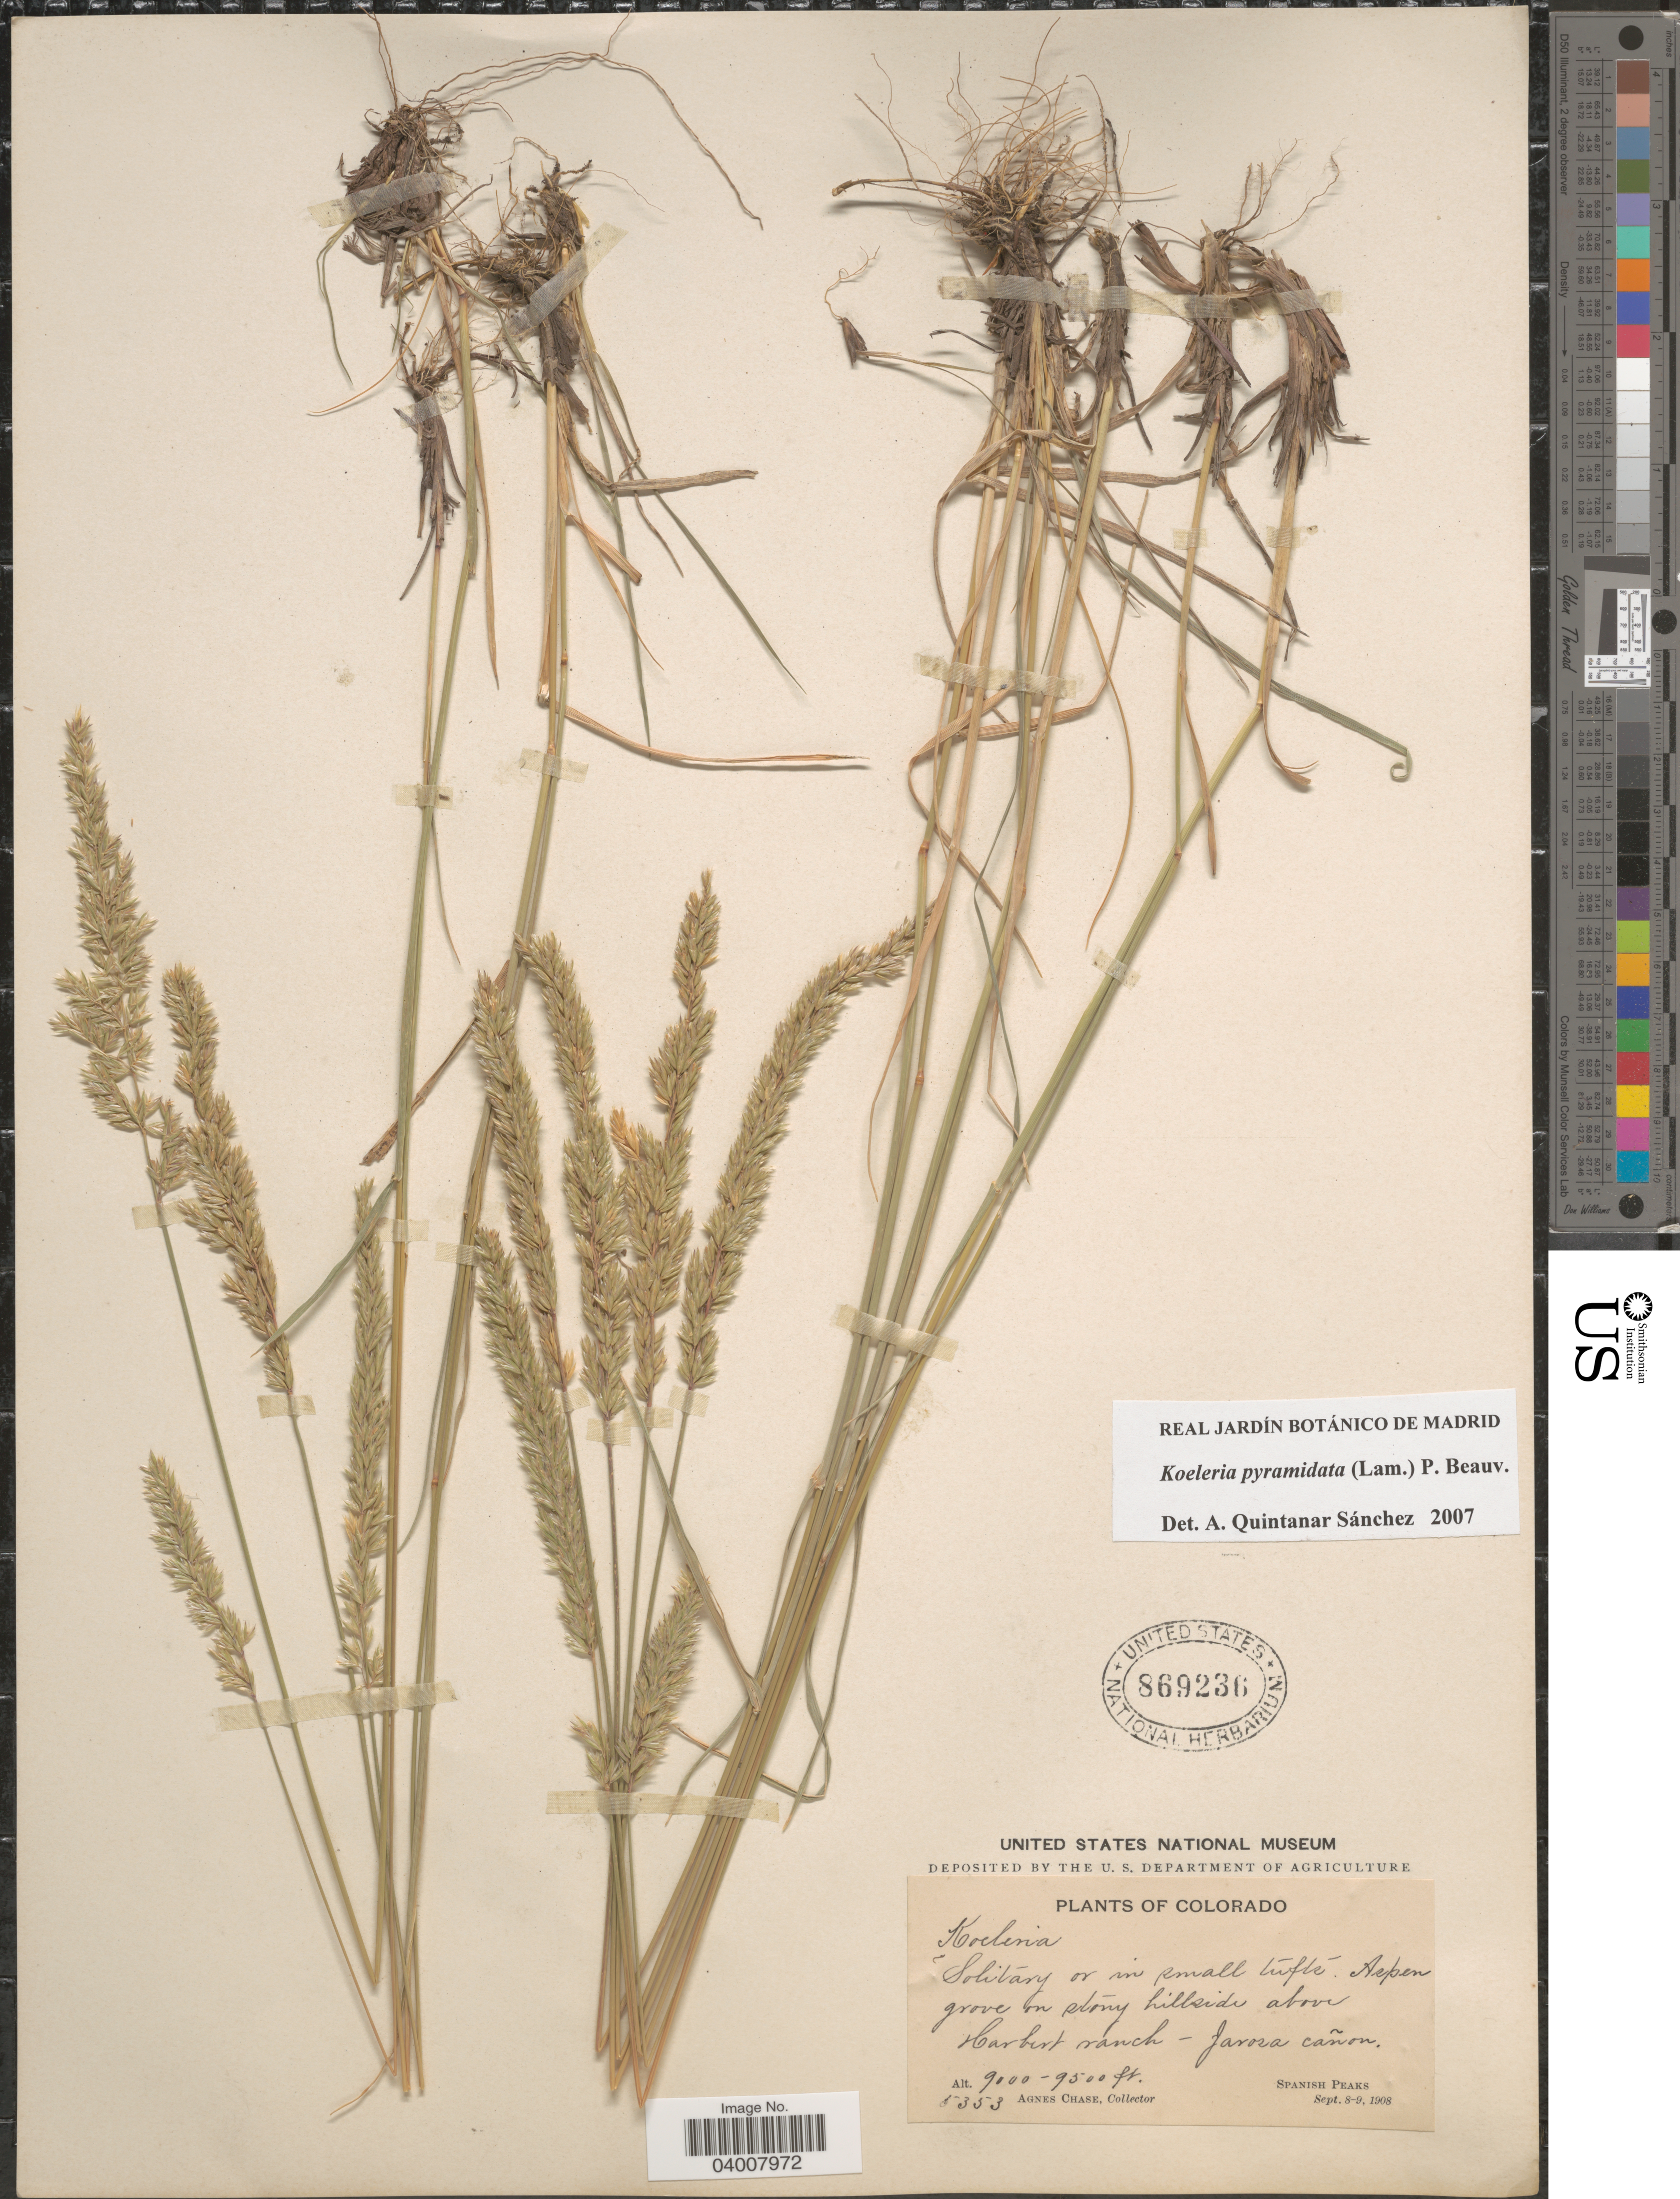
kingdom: Plantae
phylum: Tracheophyta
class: Liliopsida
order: Poales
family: Poaceae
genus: Koeleria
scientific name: Koeleria pyramidata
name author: (Lam.) P. Beauv.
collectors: A. Chase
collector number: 5353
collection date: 1908-09-08/1908-09-09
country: United States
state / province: Colorado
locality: Aspen grove on stony hillside above Harbert ranch - Jarosa cañon. Spanish Peaks.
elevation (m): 2743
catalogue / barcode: US 869236